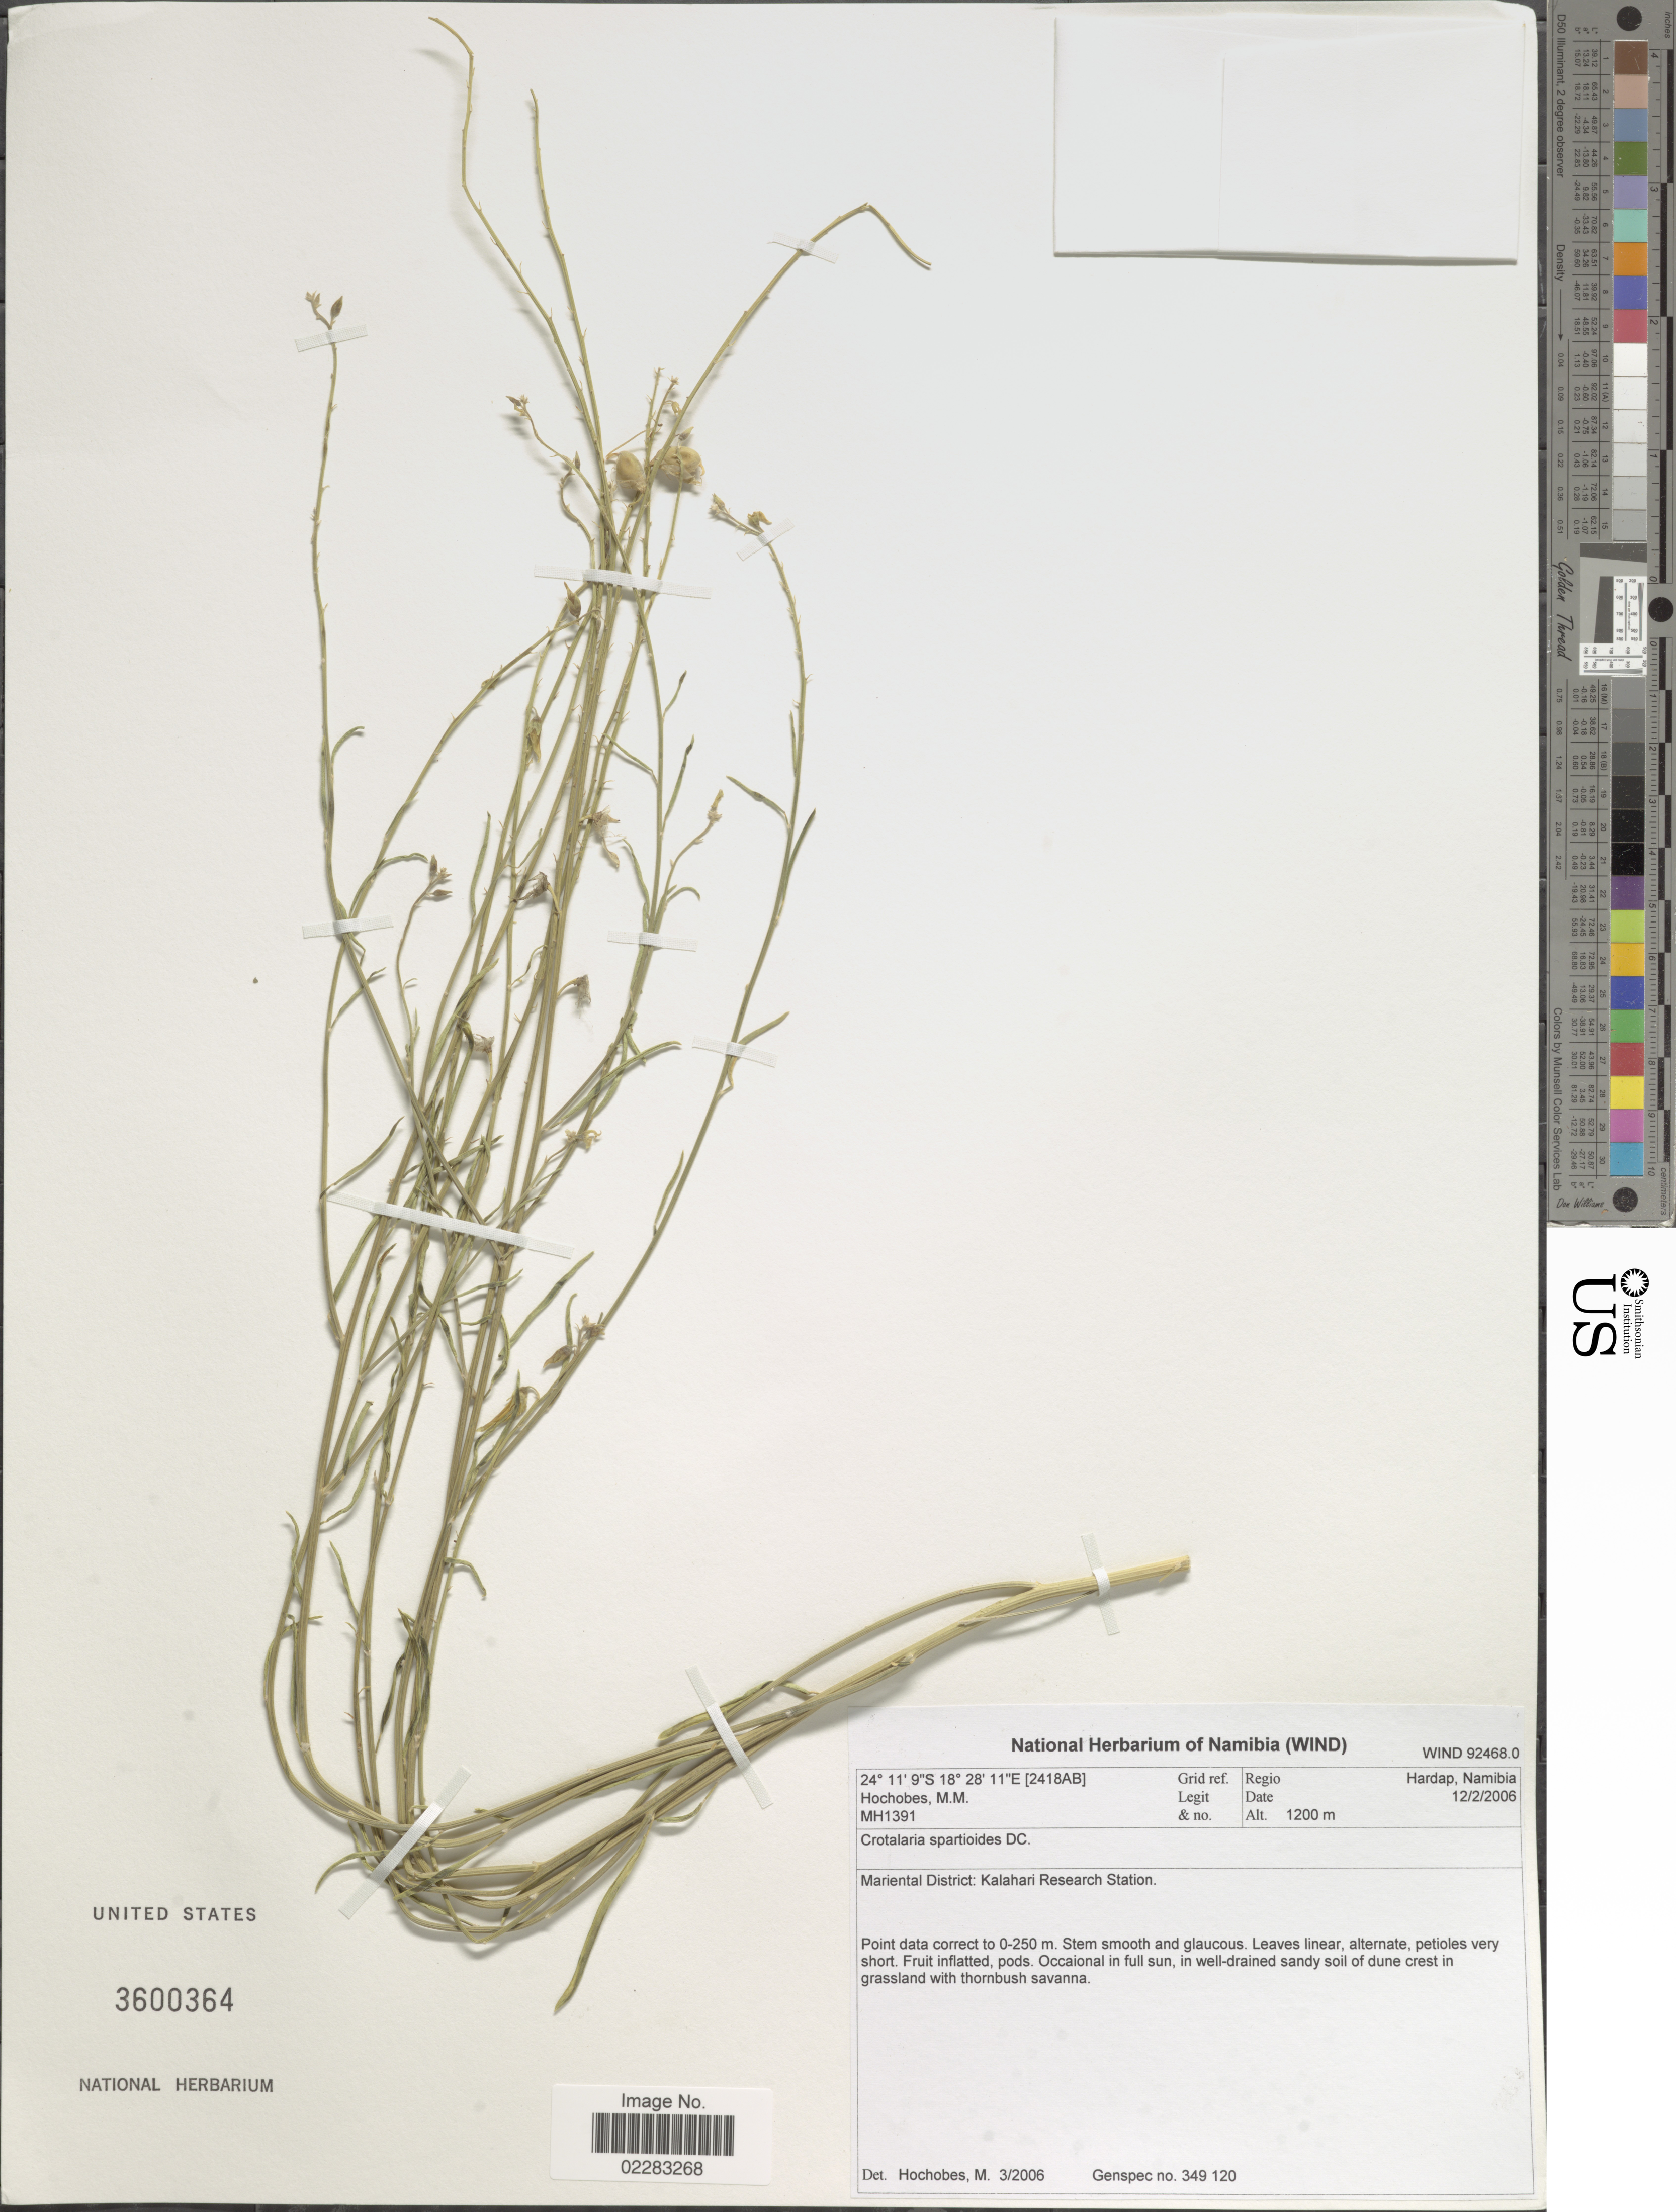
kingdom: Plantae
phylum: Tracheophyta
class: Magnoliopsida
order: Fabales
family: Fabaceae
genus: Crotalaria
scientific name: Crotalaria spartioides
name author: DC.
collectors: M. Hochobes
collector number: MH1391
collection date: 2006-02-12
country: Namibia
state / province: Hardap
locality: Mariental District: Kalahari Research Station.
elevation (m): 1200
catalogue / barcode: US 3600364